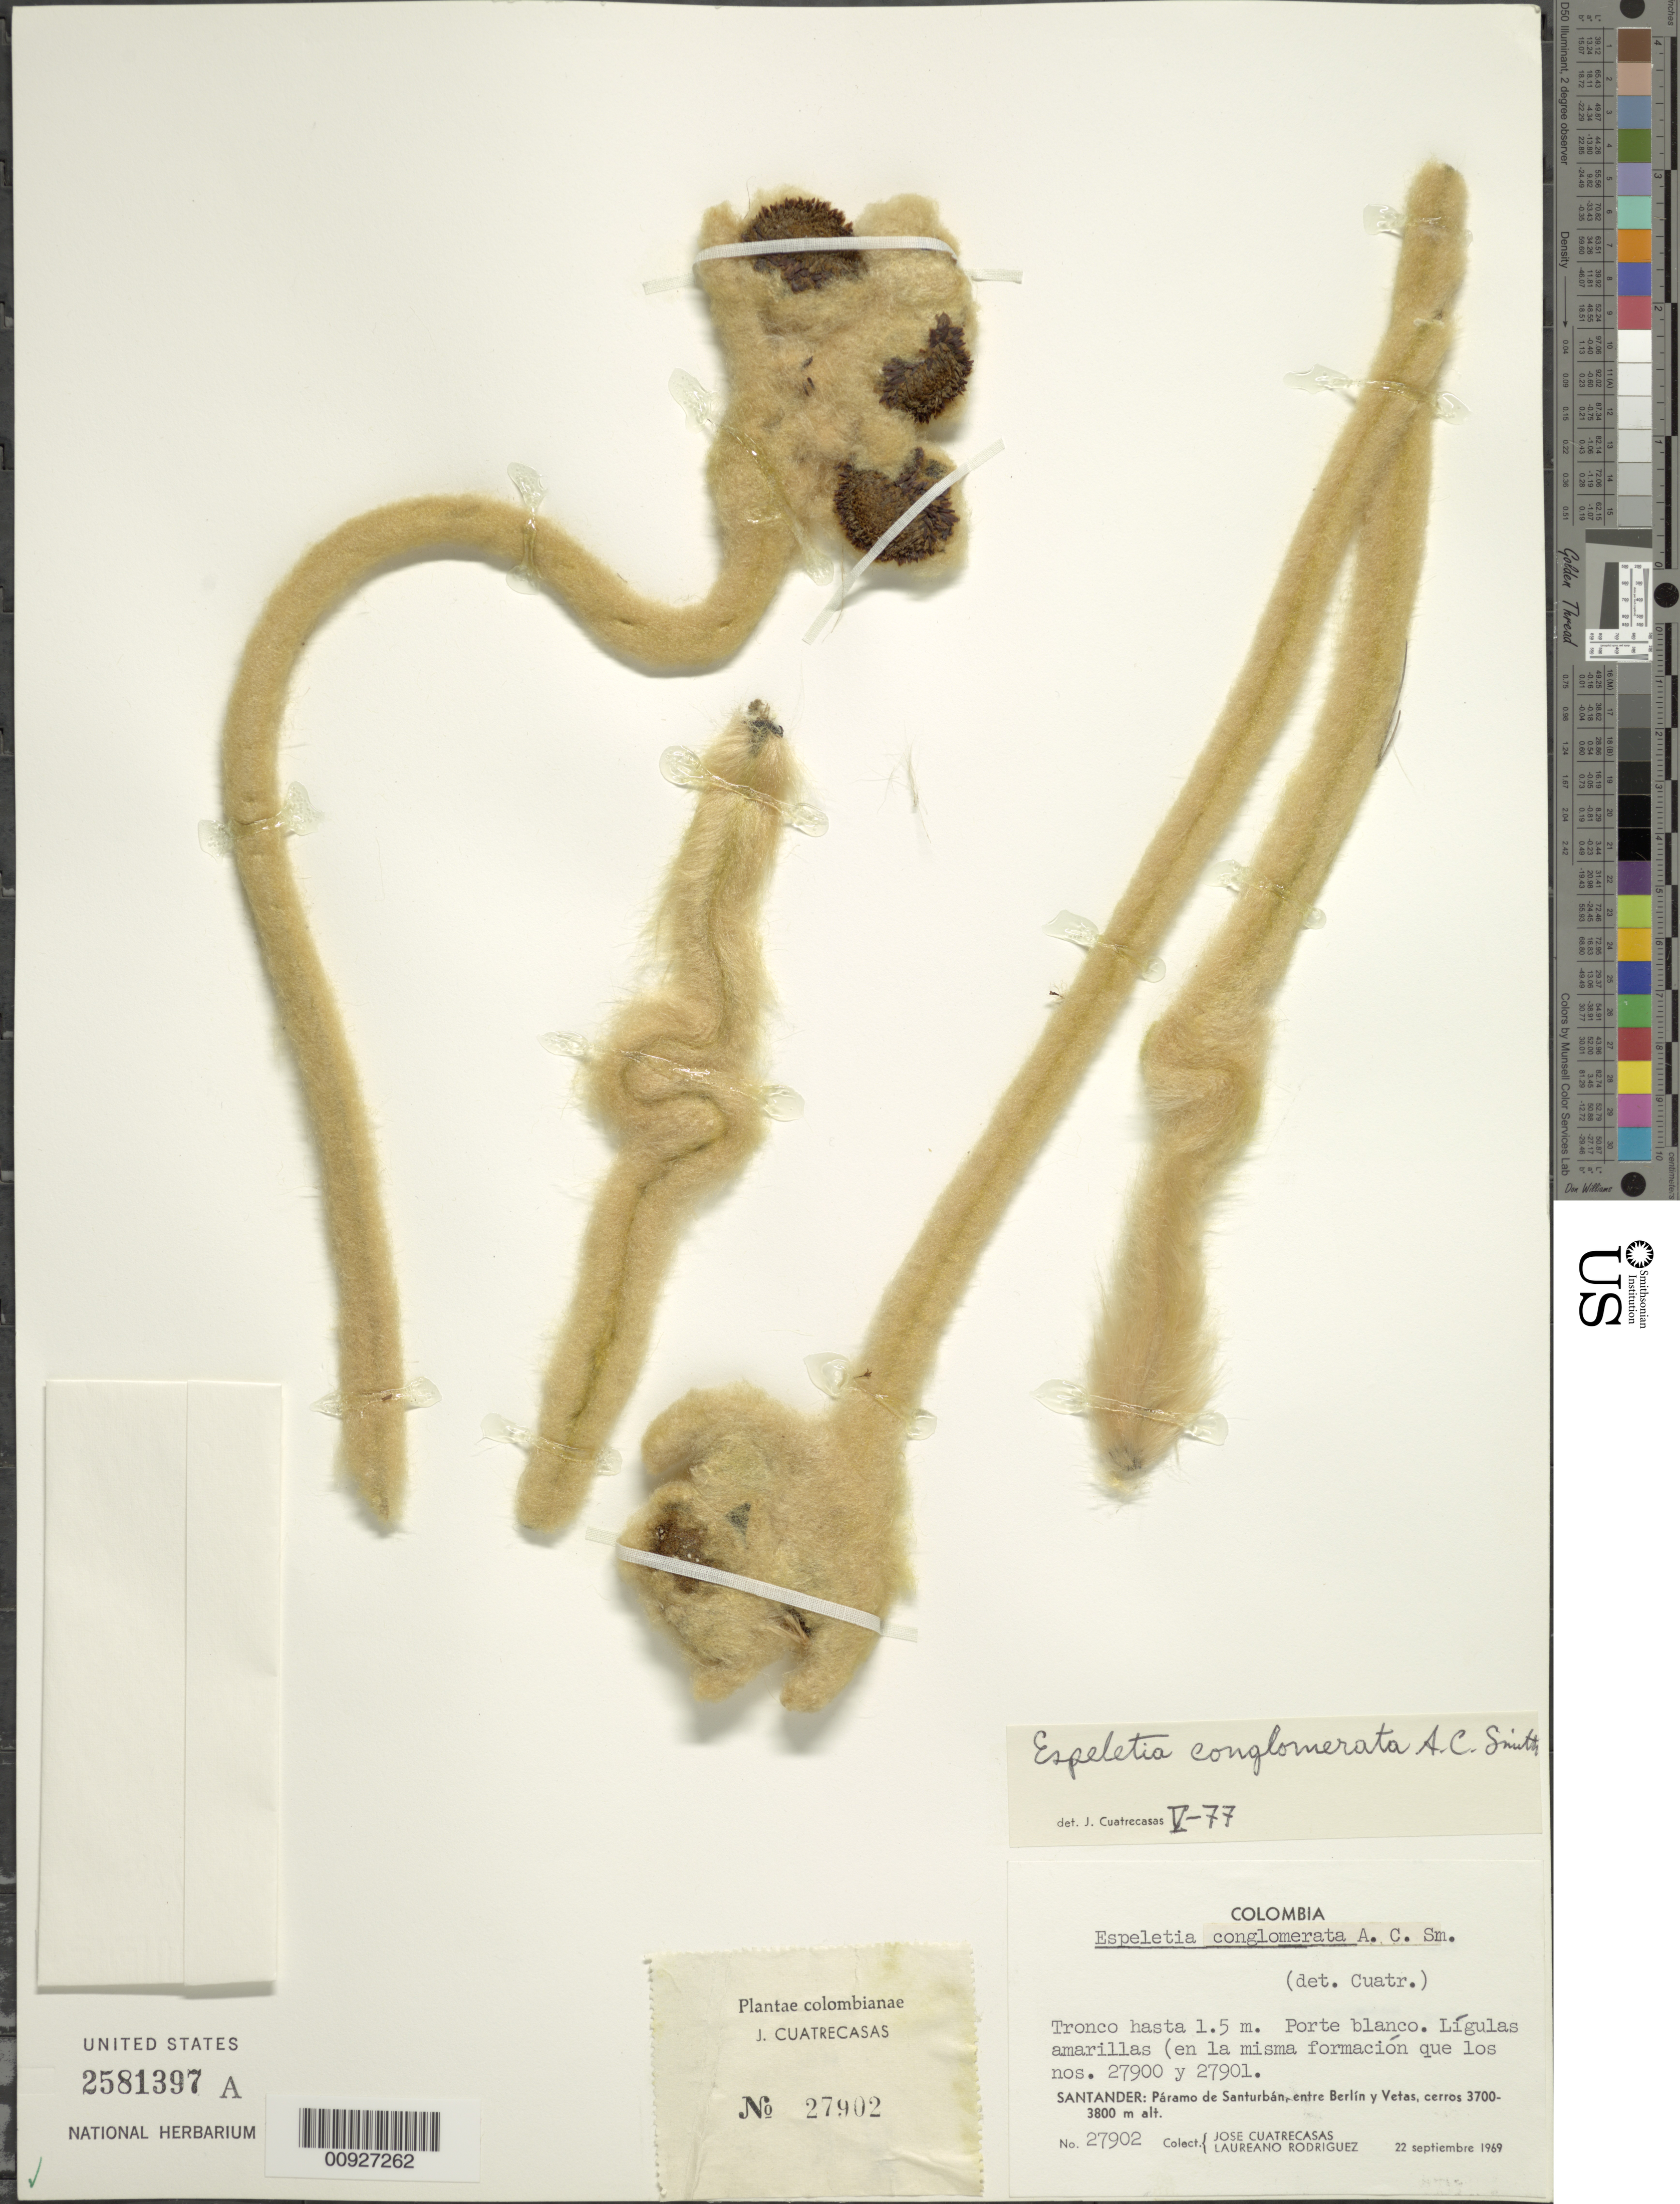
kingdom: Plantae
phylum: Tracheophyta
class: Magnoliopsida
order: Asterales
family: Asteraceae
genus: Espeletia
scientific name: Espeletia conglomerata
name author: A.C. Sm.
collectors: J. Cuatrecasas & L. Rodriguez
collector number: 27902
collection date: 1969-11-22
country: Colombia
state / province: Santander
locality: Páramo de Santurbán. Páramo de Santurbán, entre Berlín y Vetas, cerros.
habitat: Cerros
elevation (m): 3700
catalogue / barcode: US 2581397A